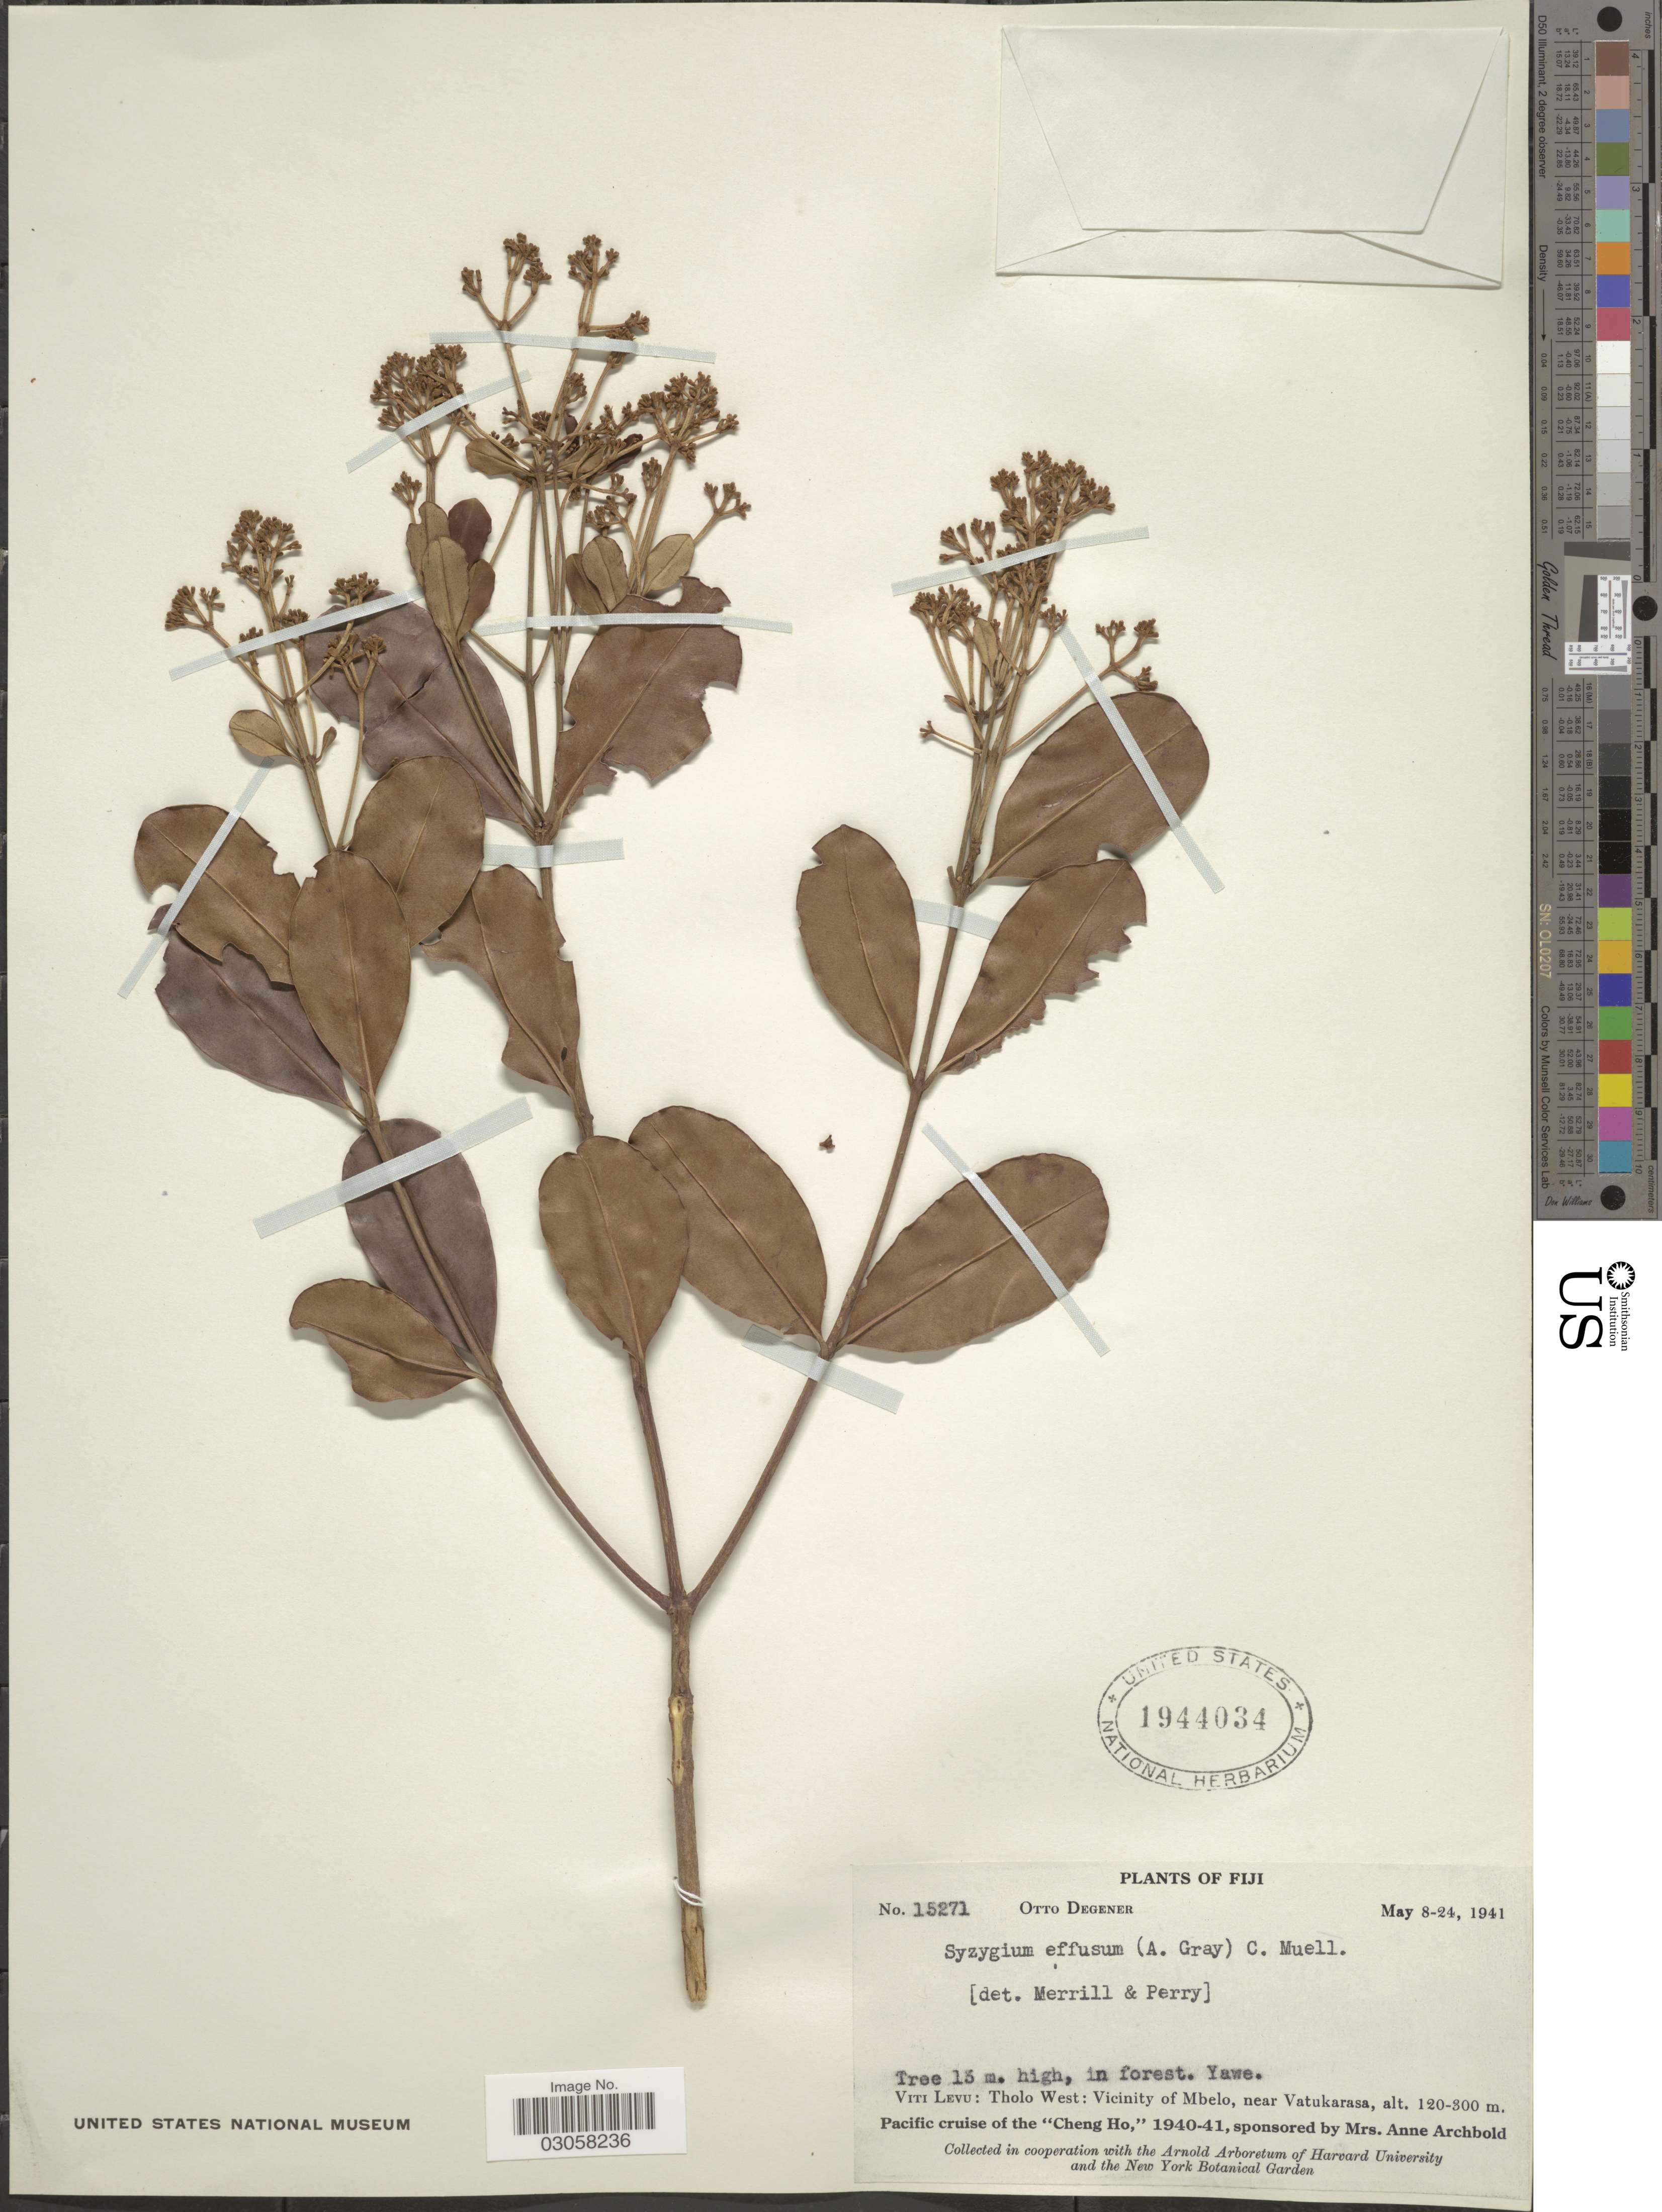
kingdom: Plantae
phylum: Tracheophyta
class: Magnoliopsida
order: Myrtales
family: Myrtaceae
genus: Syzygium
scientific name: Syzygium effusum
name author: (A. Gray) K. Müller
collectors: O. Degener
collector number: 15271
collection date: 1941-05-08/1941-05-24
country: Fiji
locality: Viti Levu: Tholo West: Vicinity of Mbelo, near Vatukarasa.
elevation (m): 120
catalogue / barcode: US 1944034